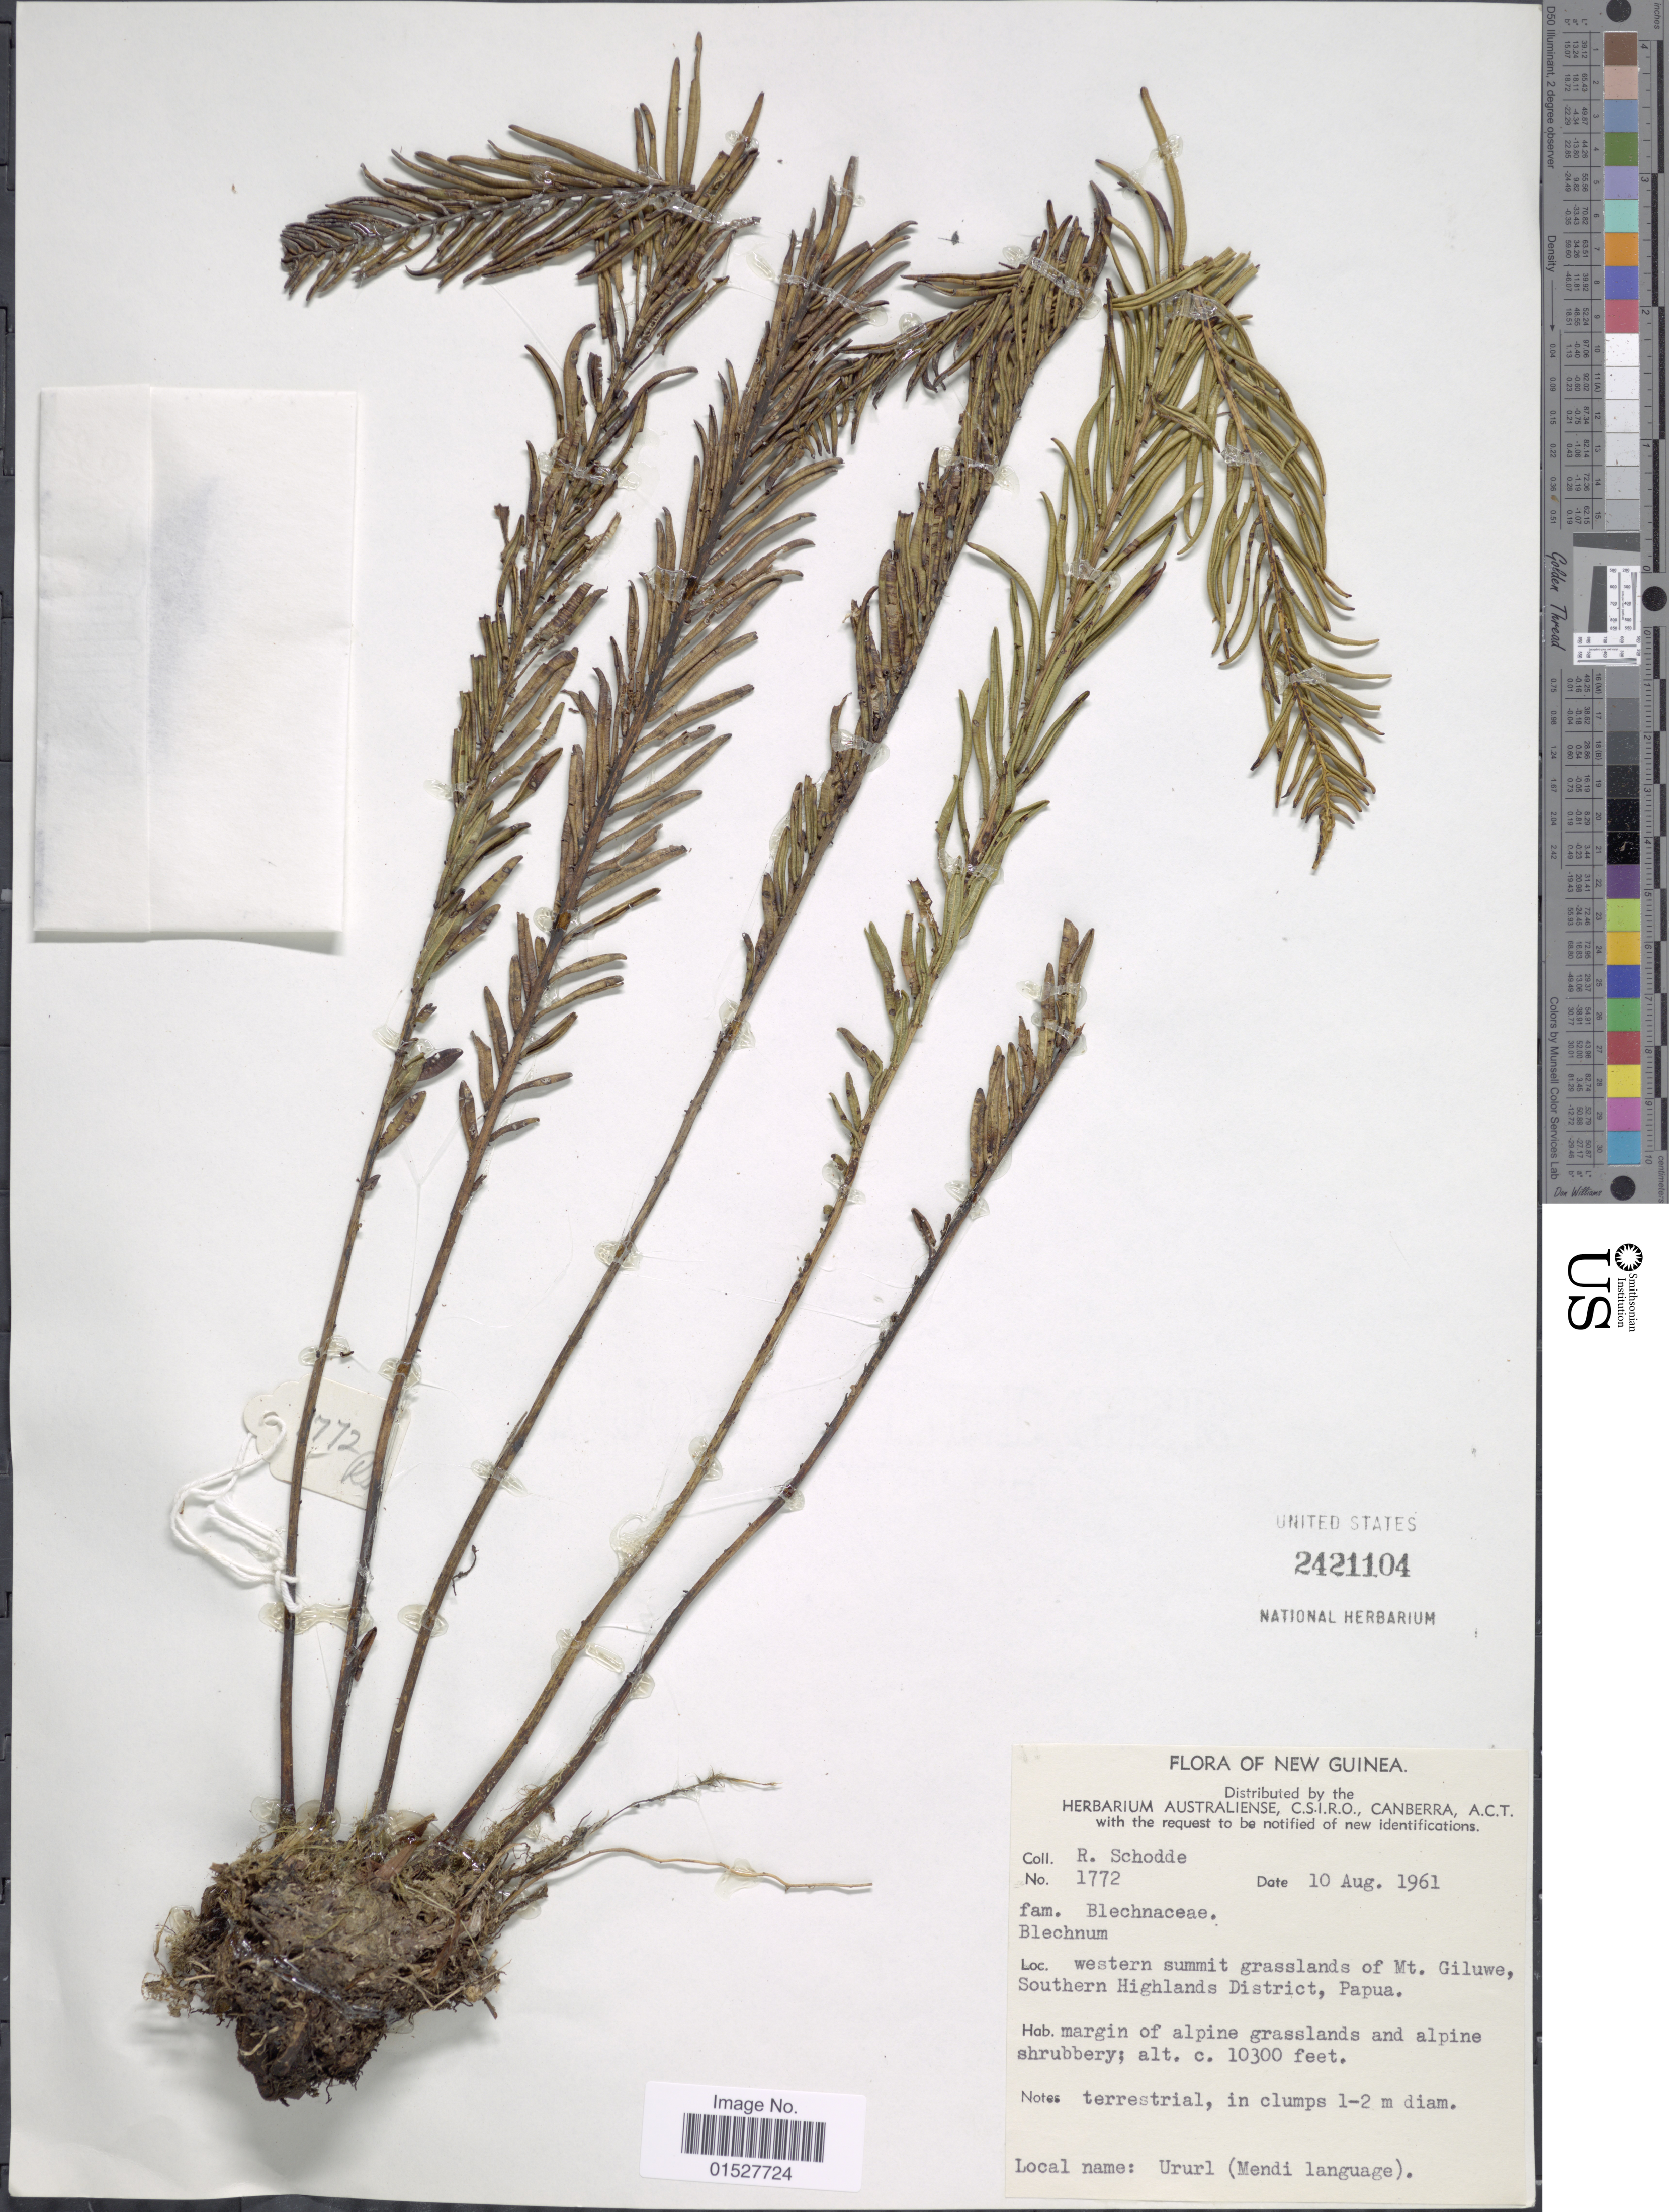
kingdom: Plantae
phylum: Tracheophyta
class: Polypodiopsida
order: Polypodiales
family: Blechnaceae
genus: Blechnum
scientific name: Blechnum sp.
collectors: R. Schodde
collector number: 1772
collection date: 1961-08-10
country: Papua New Guinea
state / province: Southern Highlands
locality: New Guinea. Western summit grasslands of Mt. Giluwe, Southern Highlands District, Papua.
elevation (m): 3139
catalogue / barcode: US 2421104